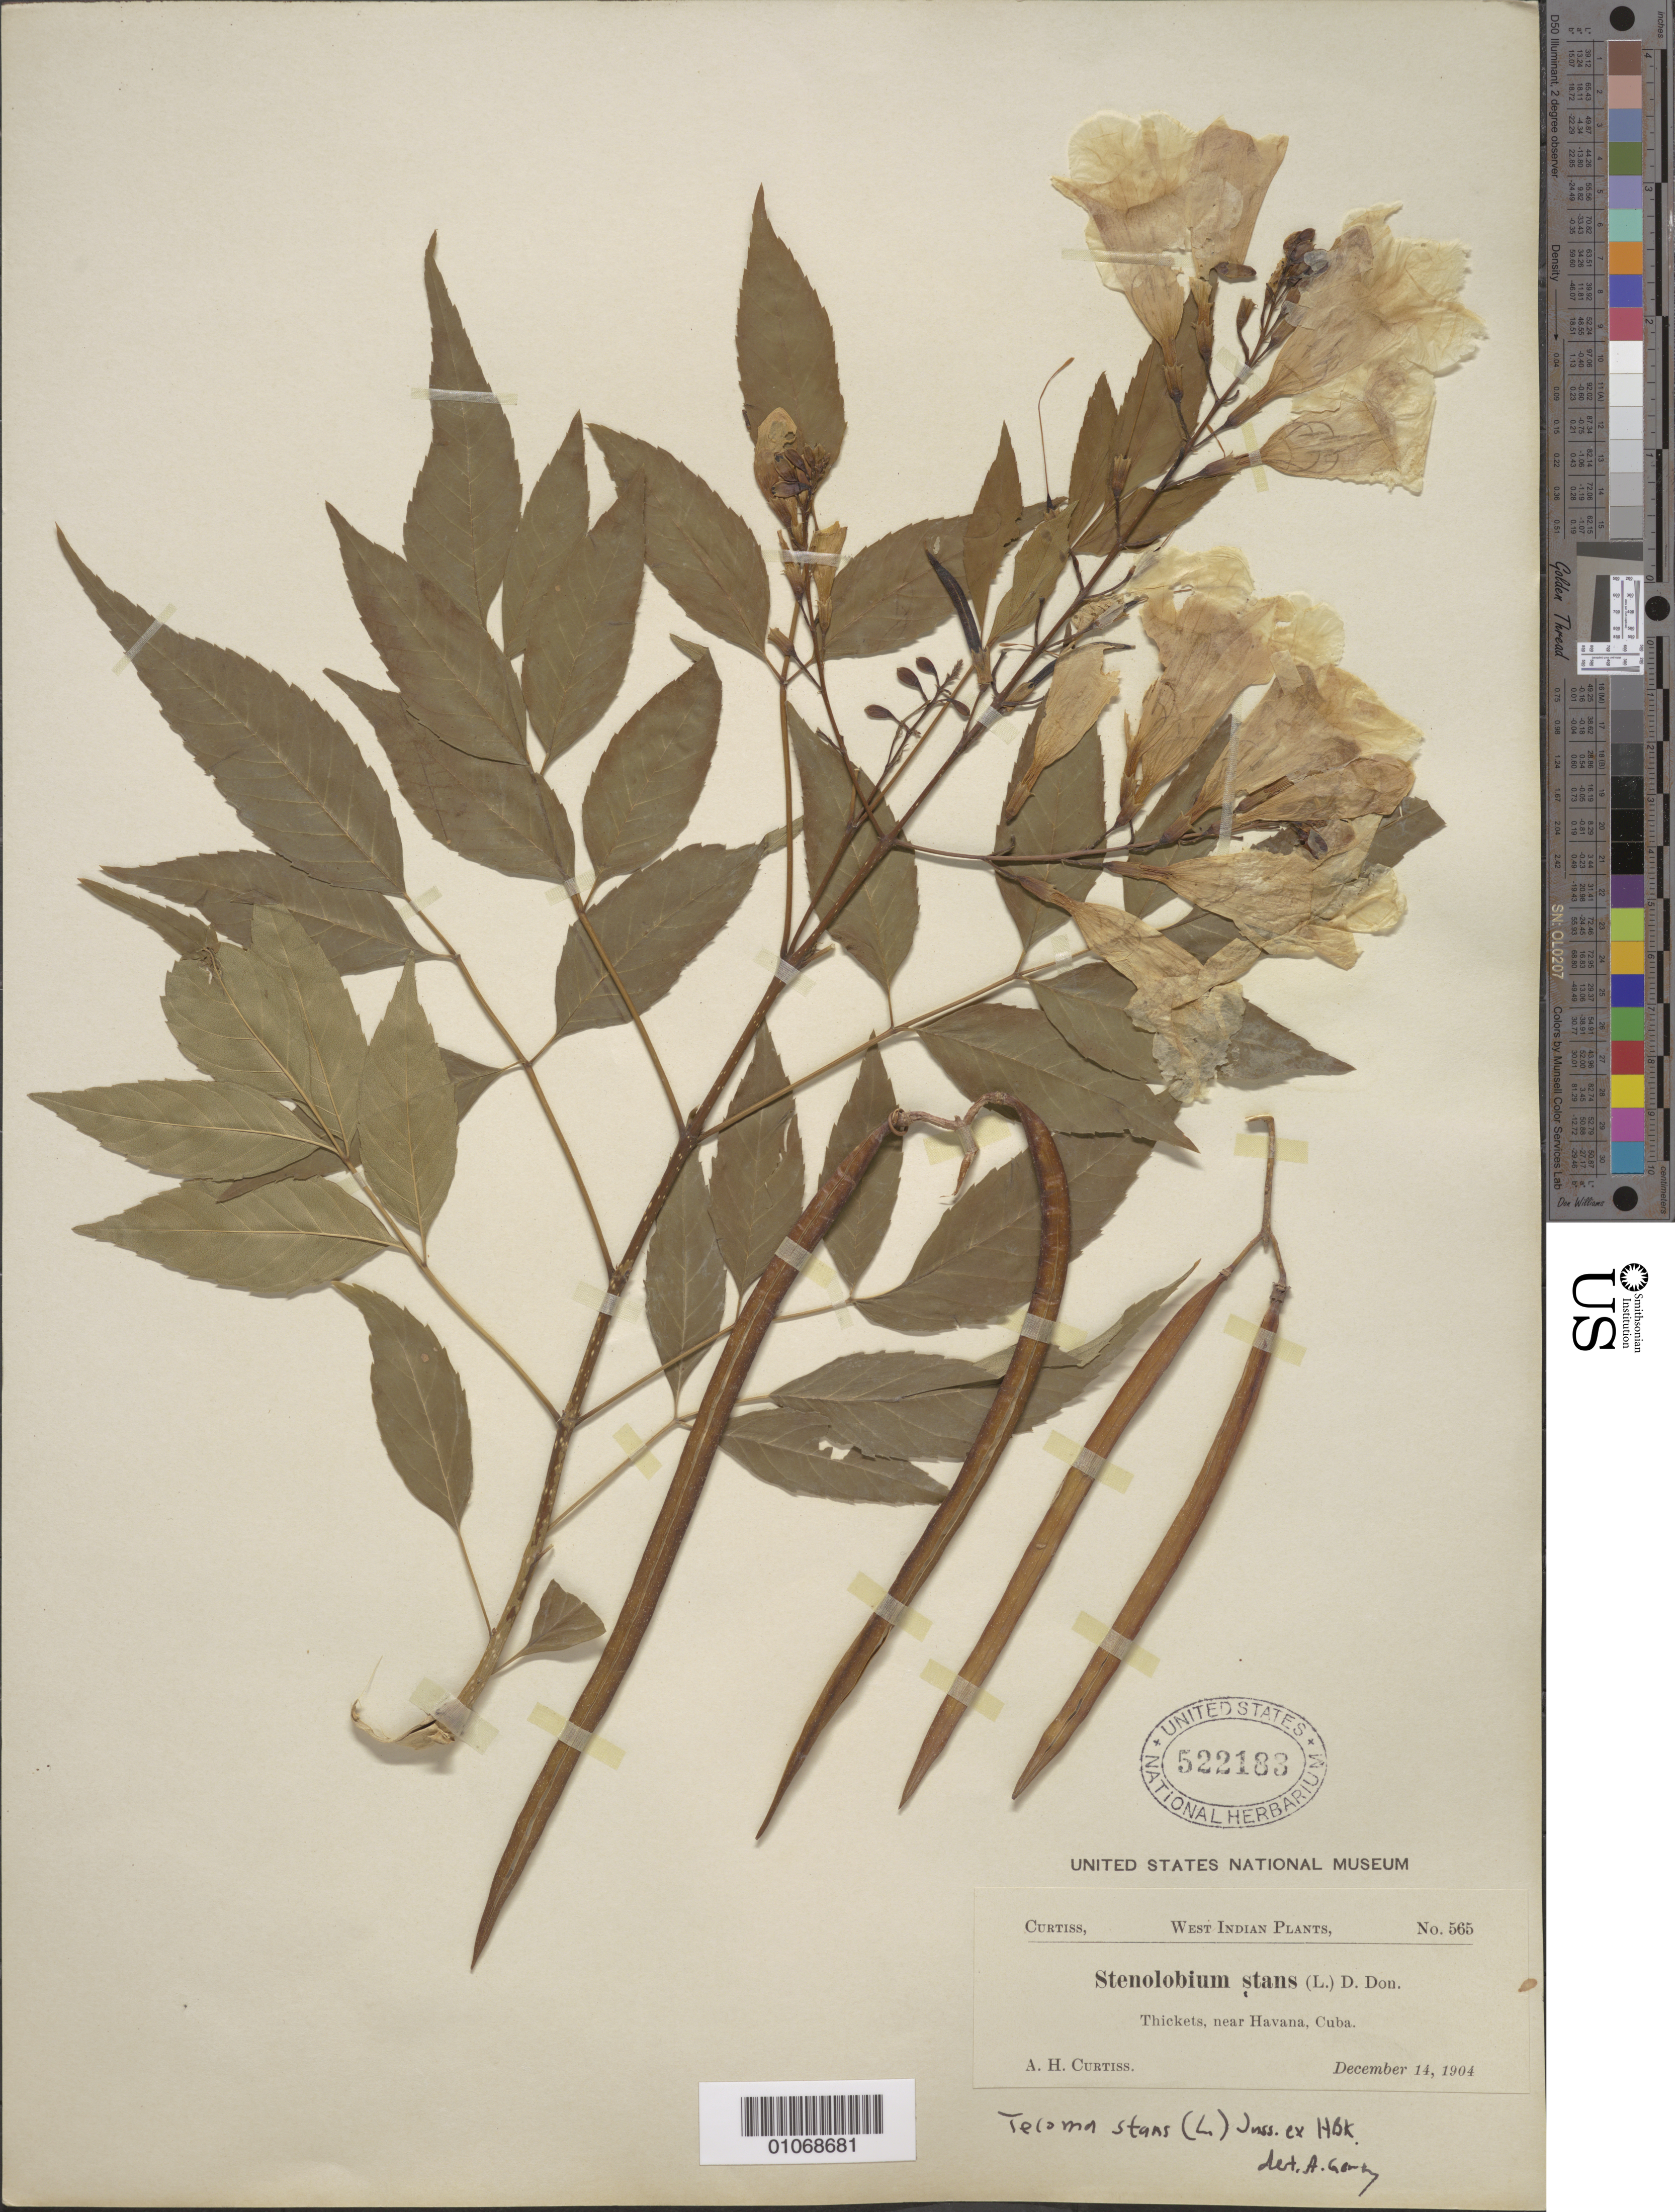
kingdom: Plantae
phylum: Tracheophyta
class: Magnoliopsida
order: Lamiales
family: Bignoniaceae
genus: Tecoma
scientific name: Tecoma stans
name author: (L.) Juss. ex Kunth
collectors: A. H. Curtiss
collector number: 565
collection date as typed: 14 Dec 1904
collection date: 1904-12-14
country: Cuba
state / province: La Habana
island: Cuba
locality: Thickets near Havana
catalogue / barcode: US 522183